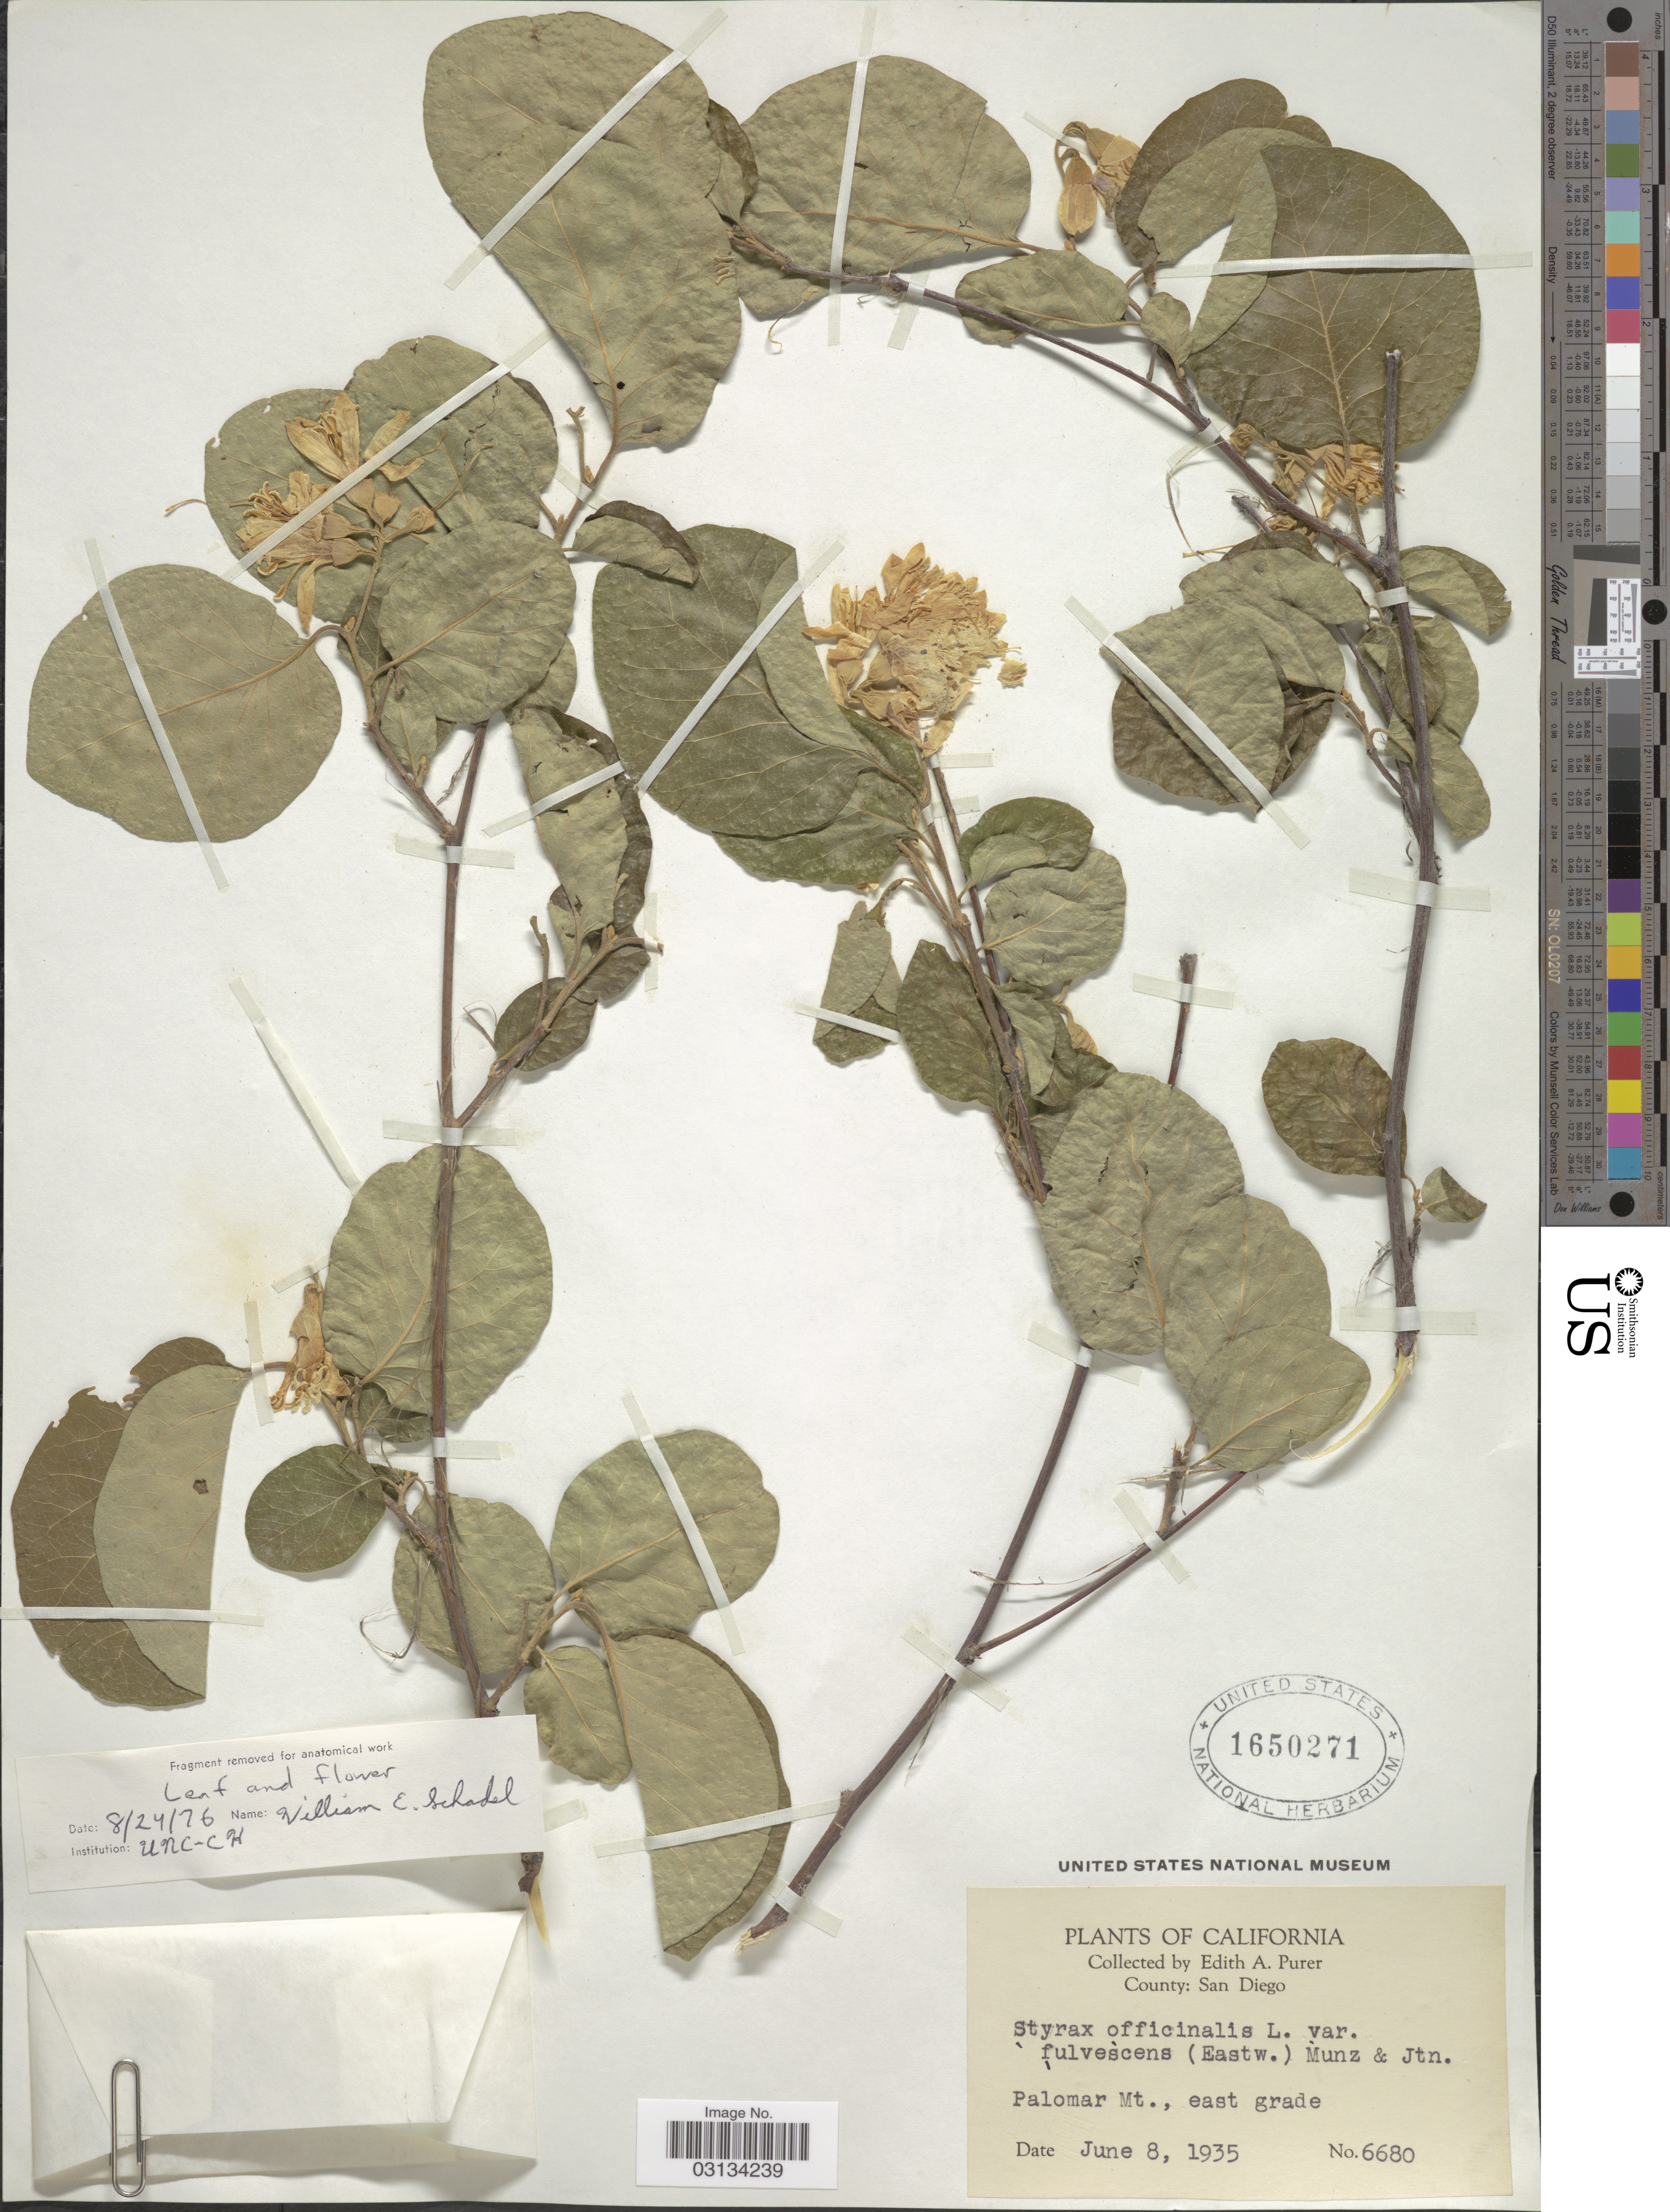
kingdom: Plantae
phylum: Tracheophyta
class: Magnoliopsida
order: Ericales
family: Styracaceae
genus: Styrax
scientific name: Styrax californicus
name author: Torr.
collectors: E. Purer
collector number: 6680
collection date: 1935-06-08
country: United States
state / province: California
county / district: San Diego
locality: County: San Diego. Palomar Mt., East grade.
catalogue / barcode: US 1650271